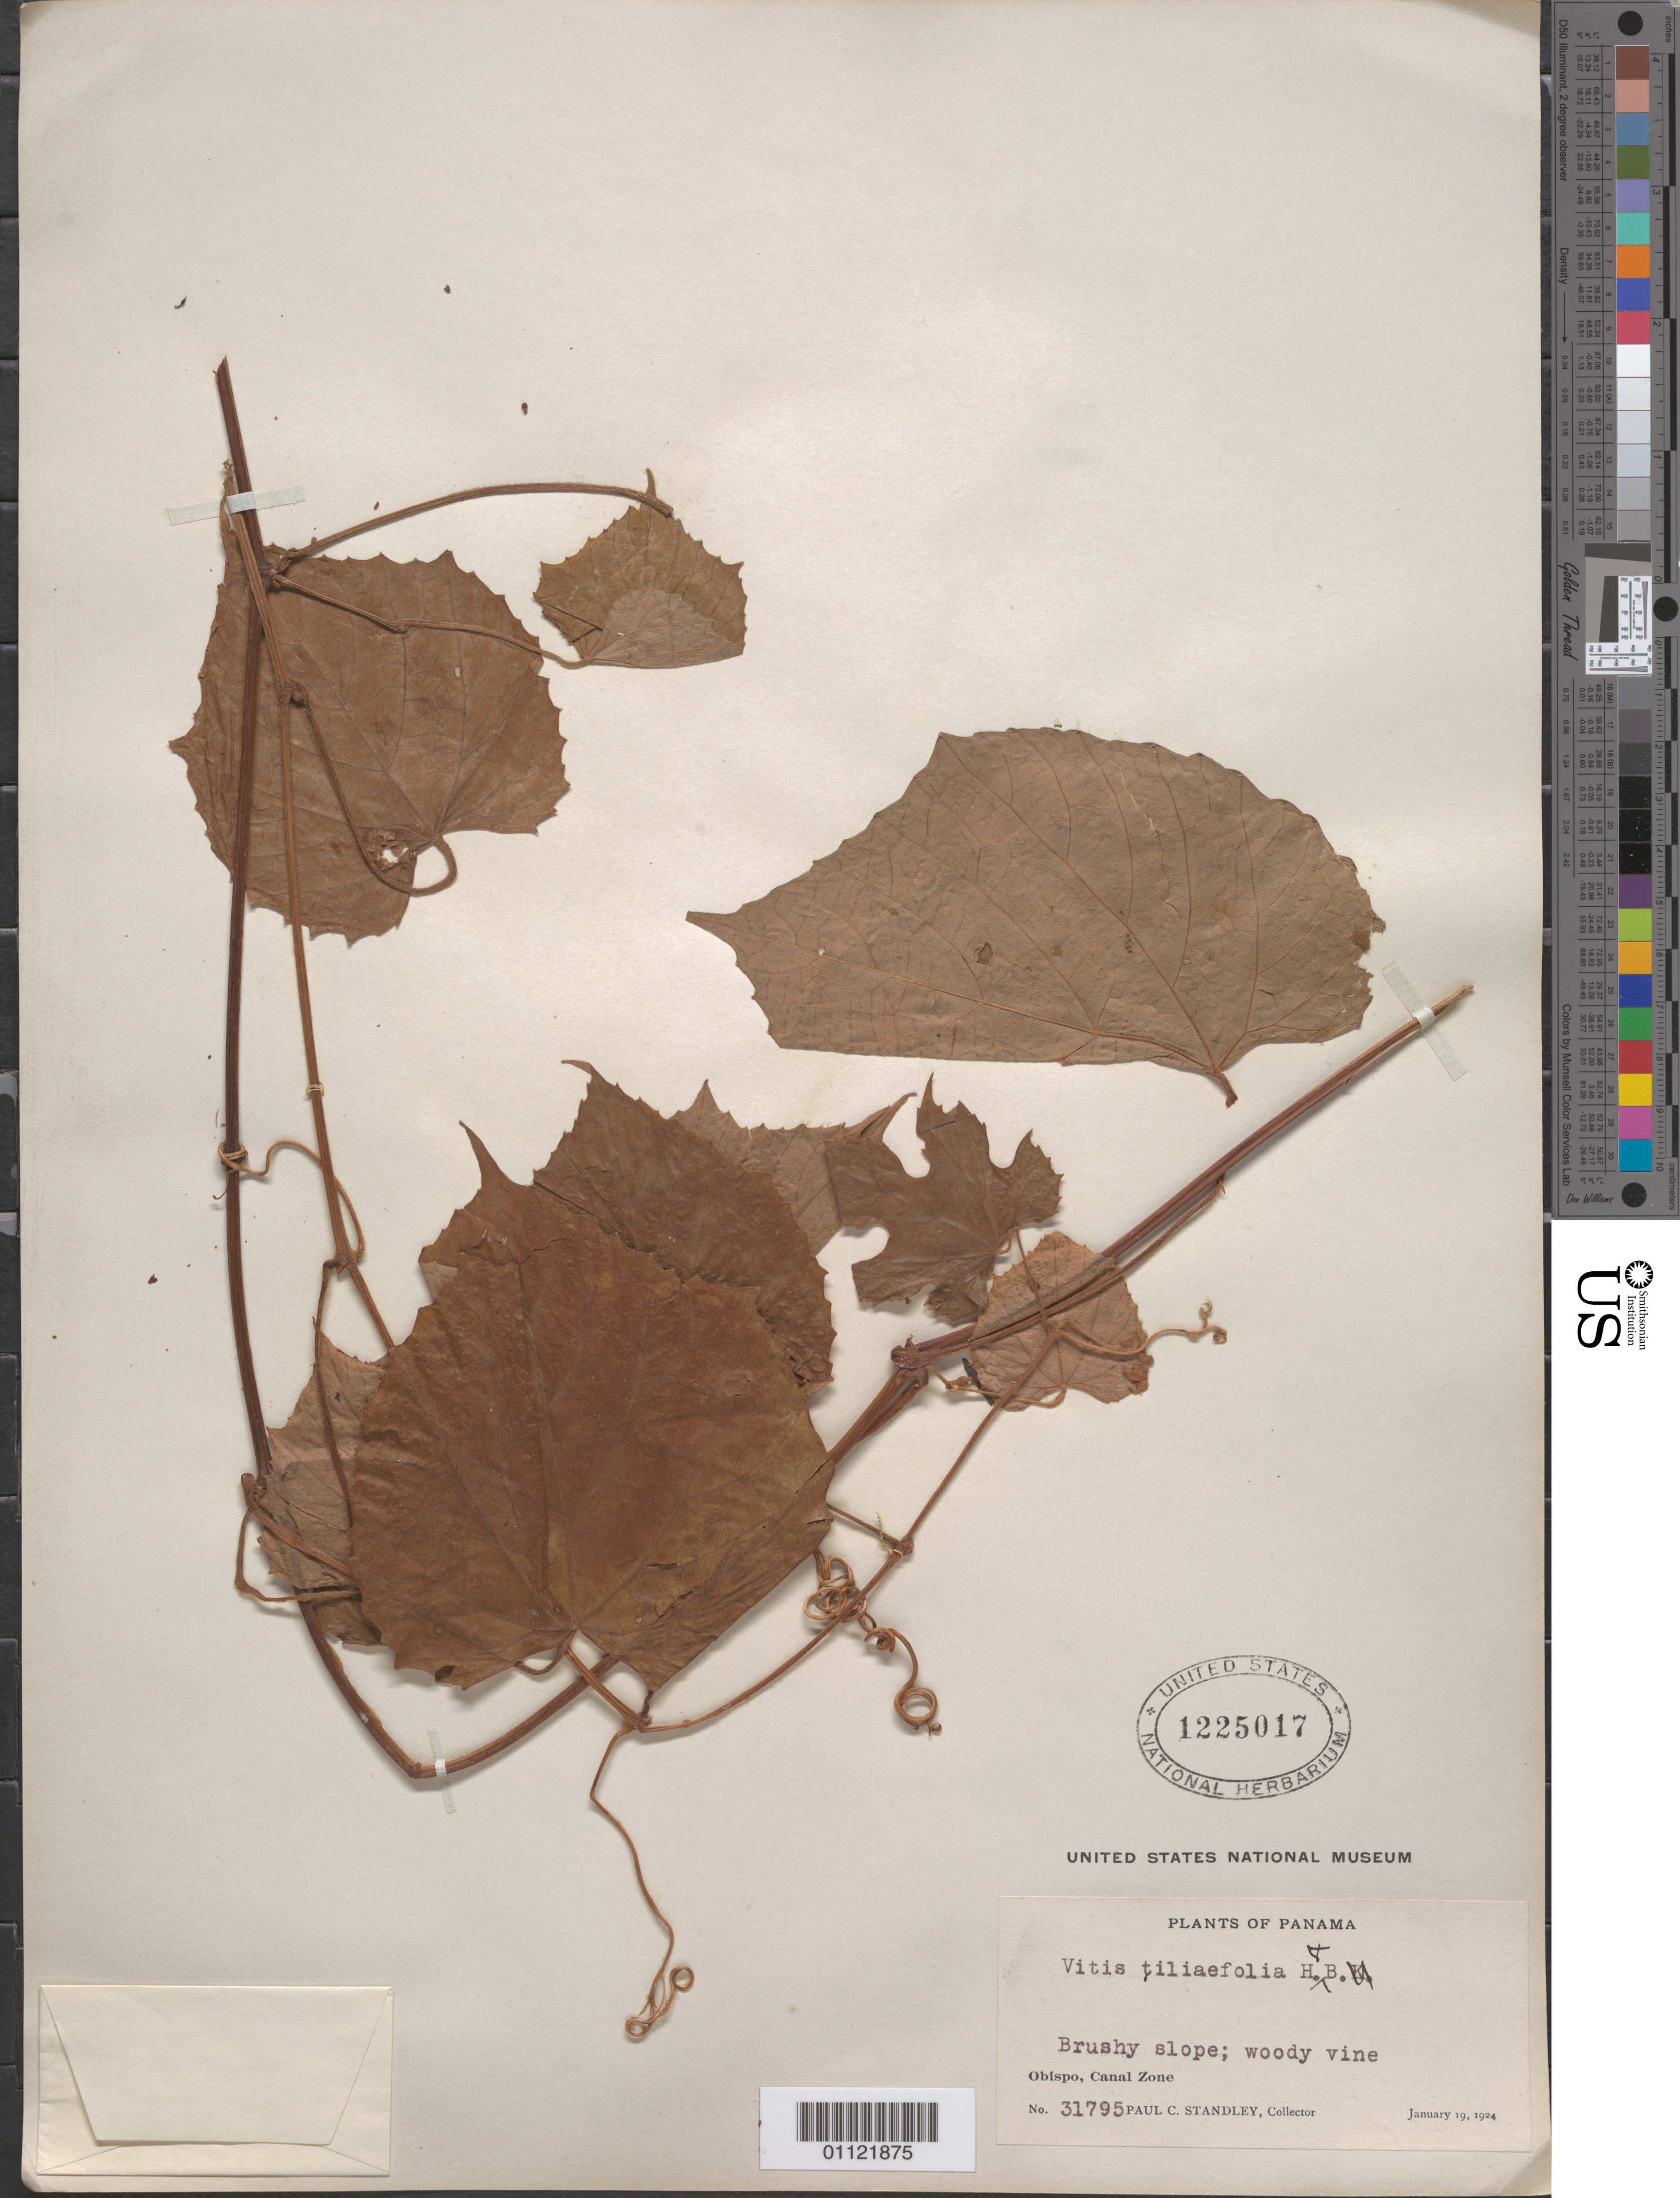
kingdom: Plantae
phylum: Tracheophyta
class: Magnoliopsida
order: Vitales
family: Vitaceae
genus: Vitis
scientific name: Vitis tiliifolia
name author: Humb. & Bonpl. ex Schult.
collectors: P. C. Standley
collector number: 31795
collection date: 1924-01-19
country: Panama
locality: Obispo, Canal Zone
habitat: Brushy slope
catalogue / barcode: US 1225017